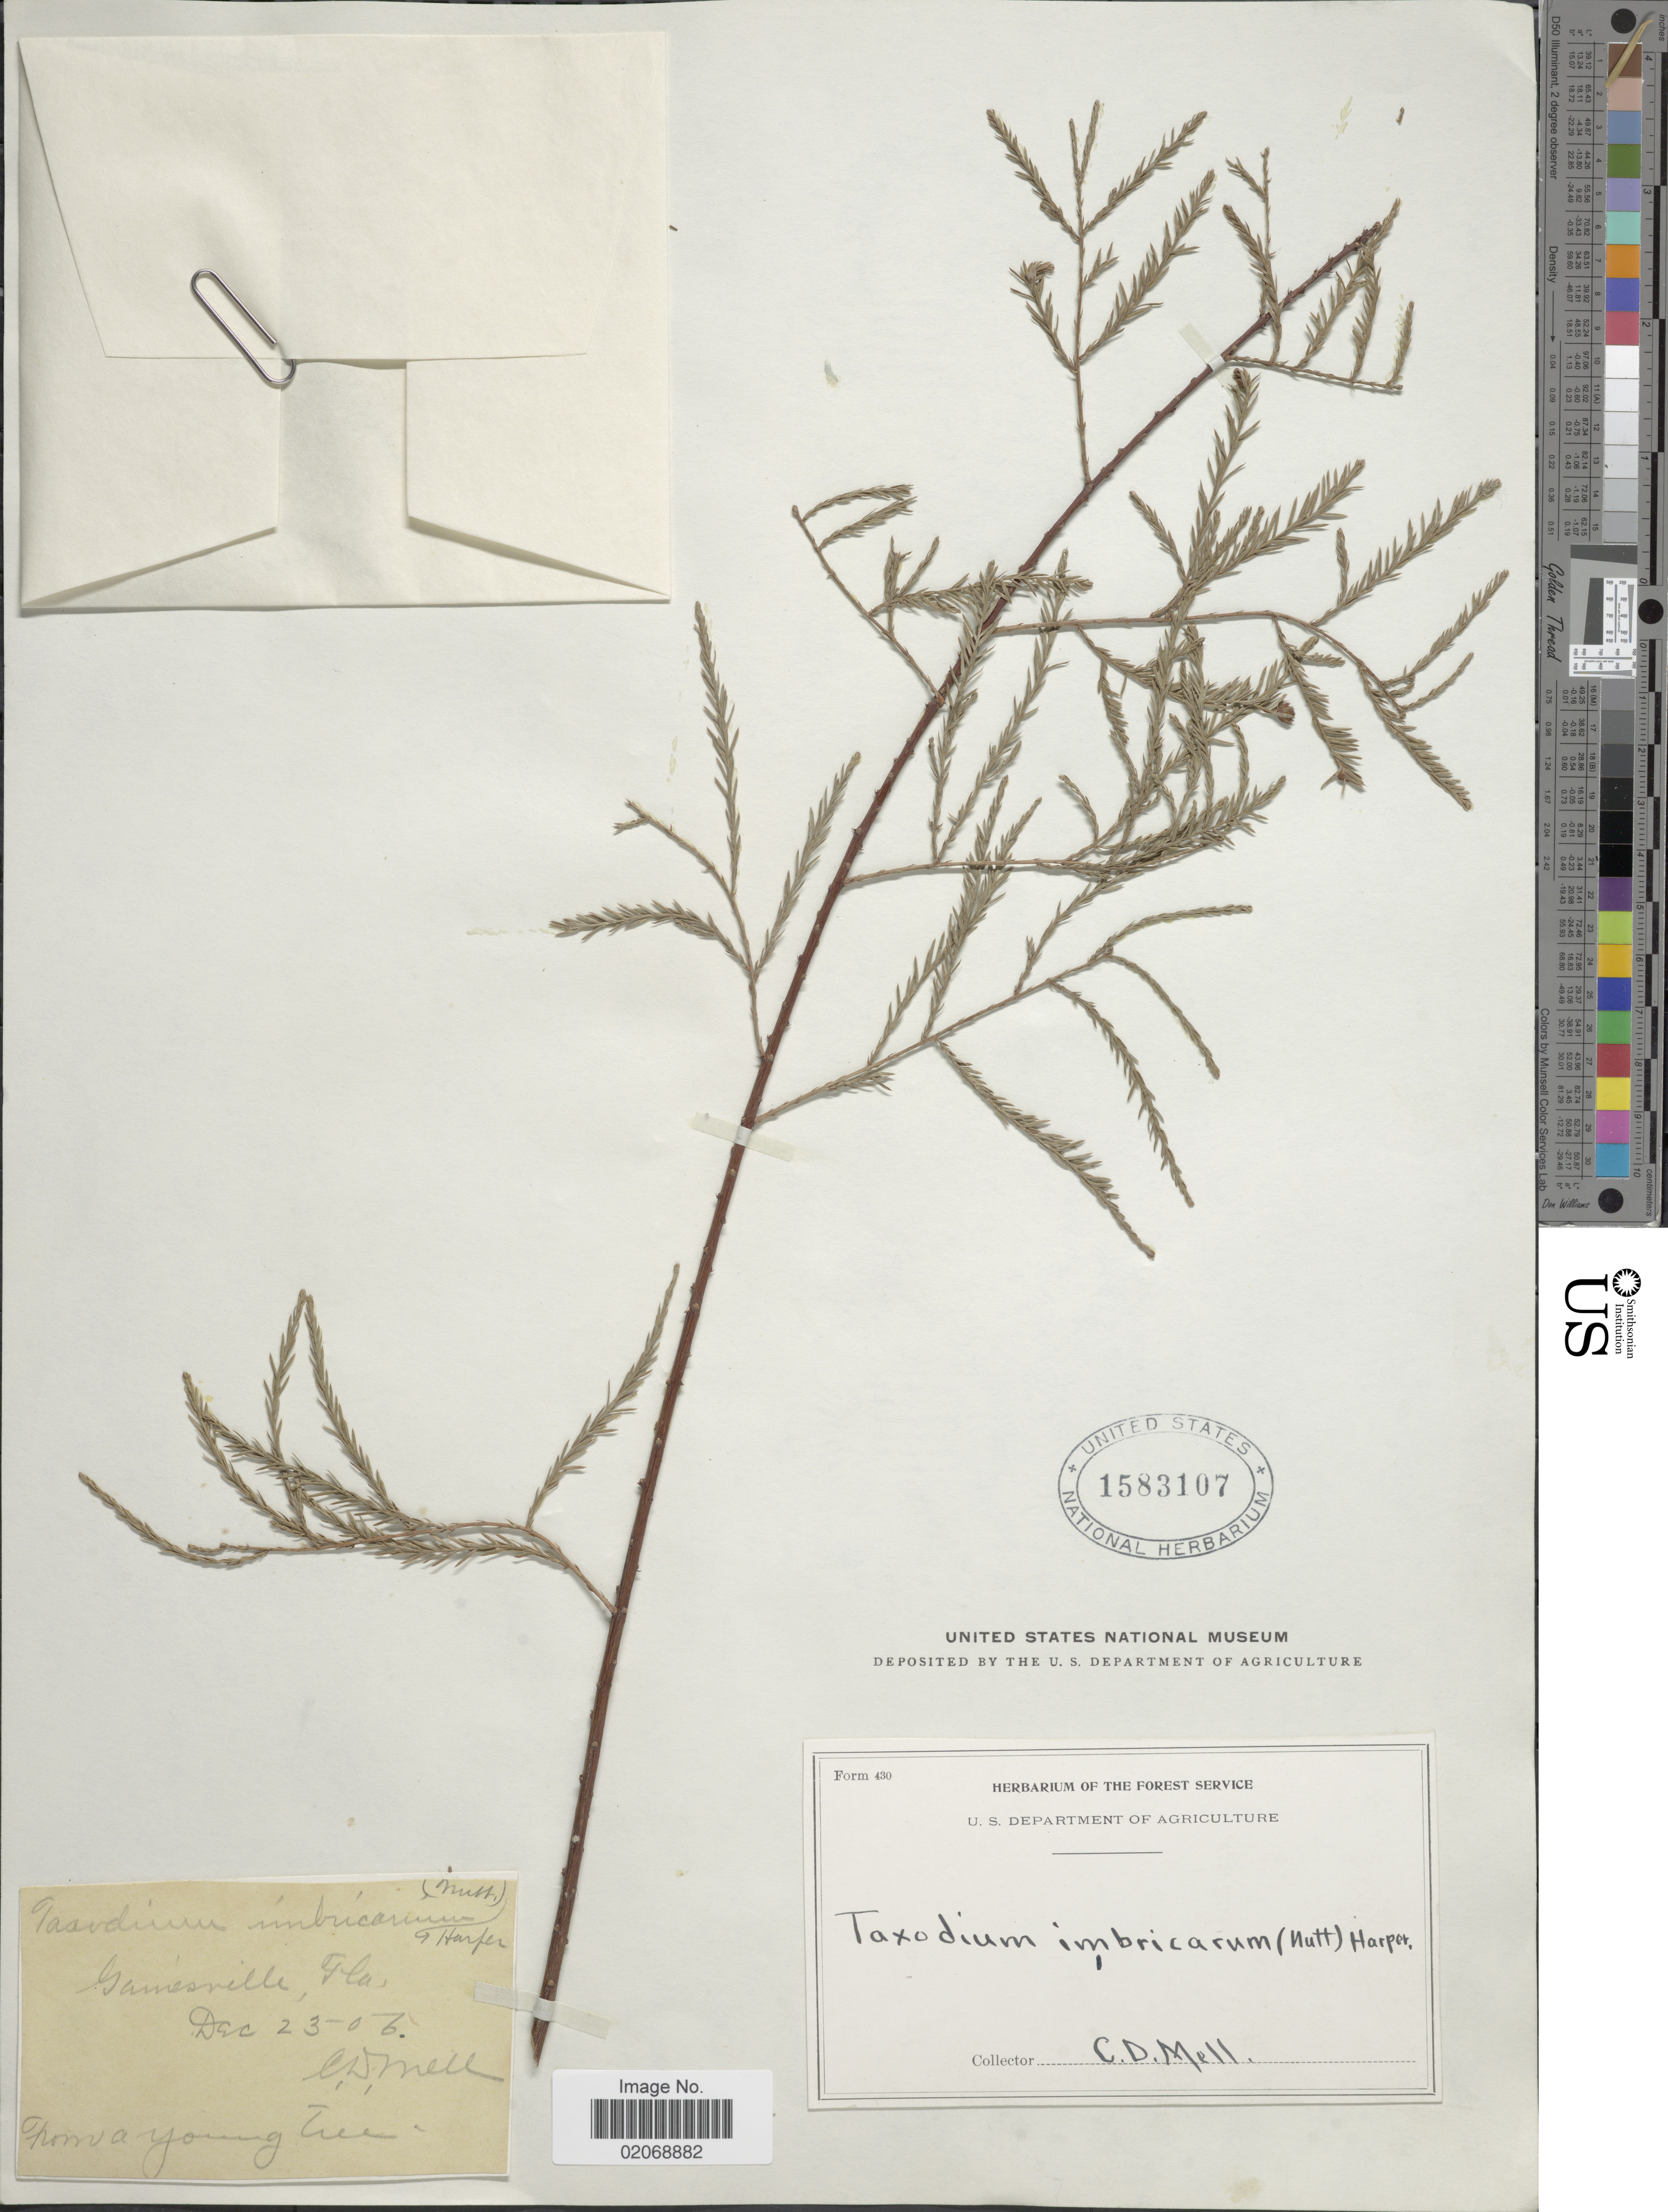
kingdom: Plantae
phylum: Tracheophyta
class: Pinopsida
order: Pinales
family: Cupressaceae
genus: Taxodium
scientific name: Taxodium ascendens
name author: Brongn.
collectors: C. D. Mell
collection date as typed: Transcribed d/m/y: 23/12/06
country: United States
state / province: Florida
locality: Gainesville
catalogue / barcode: US 1583107